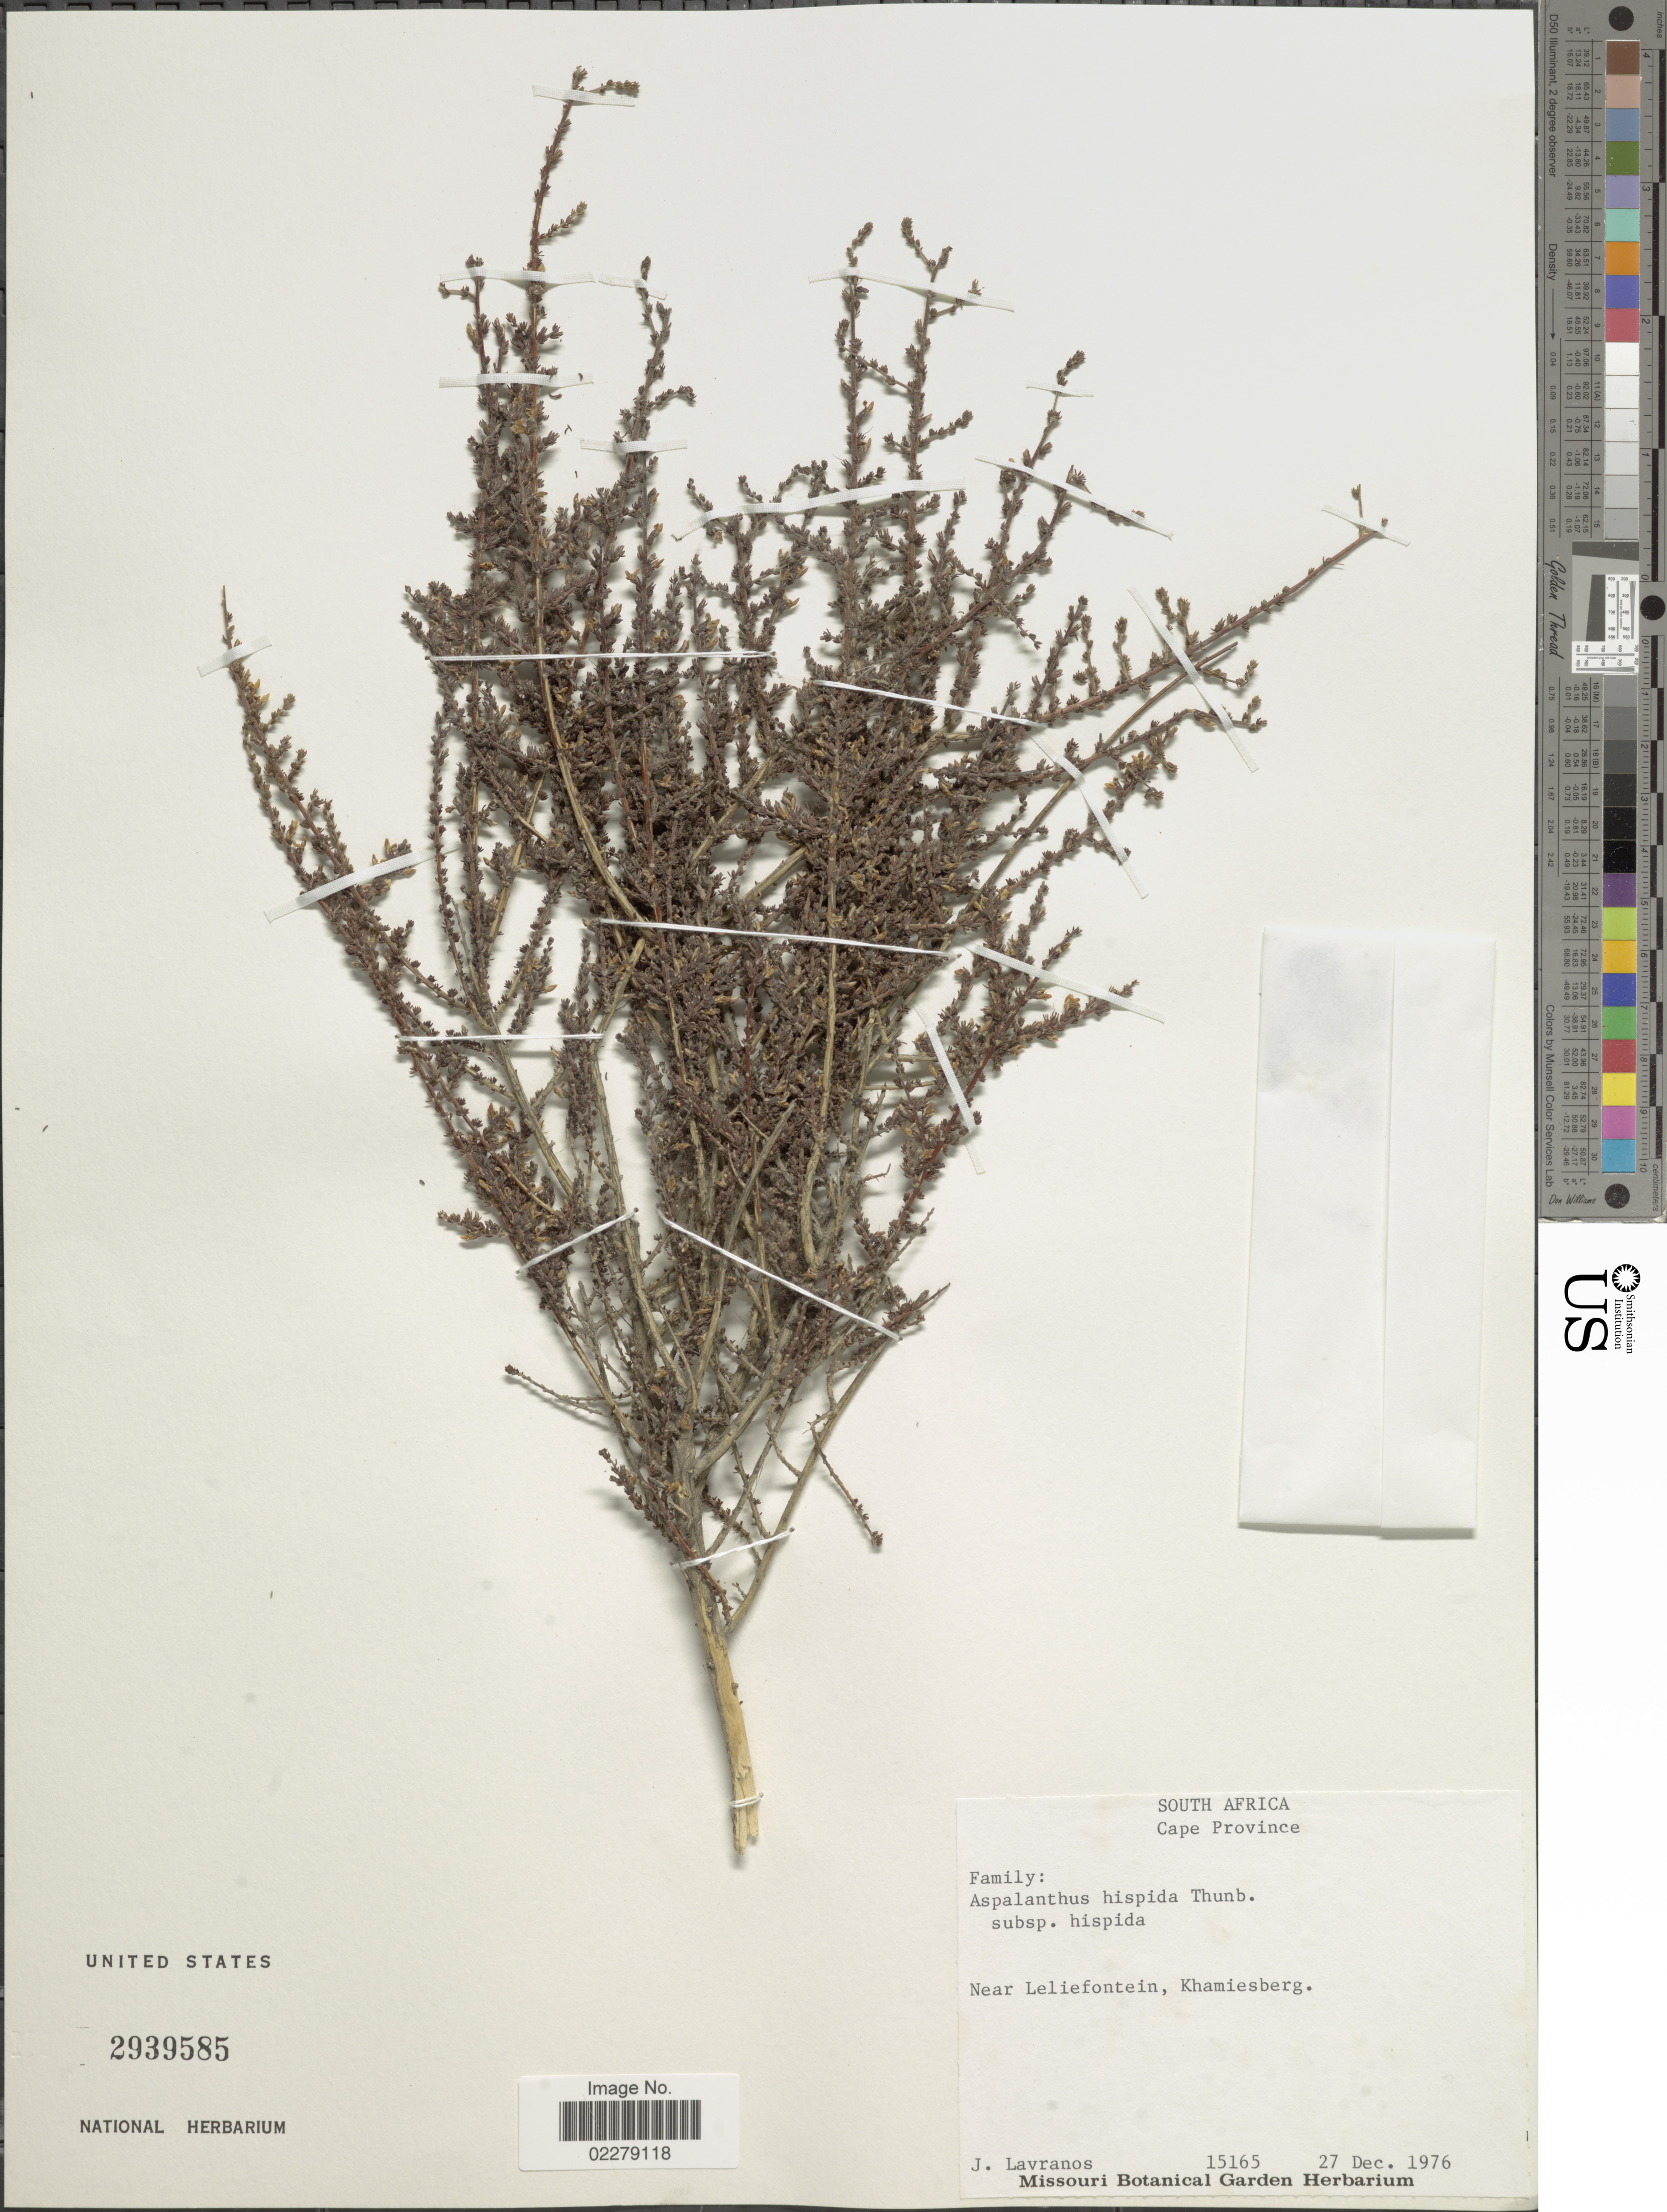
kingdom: Plantae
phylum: Tracheophyta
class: Magnoliopsida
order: Fabales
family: Fabaceae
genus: Aspalathus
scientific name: Aspalathus hispida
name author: Thunb.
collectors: J. Lavranos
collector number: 15165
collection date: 1976-12-27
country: South Africa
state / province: Northern Cape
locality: Near Leliefontein, Khamiesberg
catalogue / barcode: US 2939585